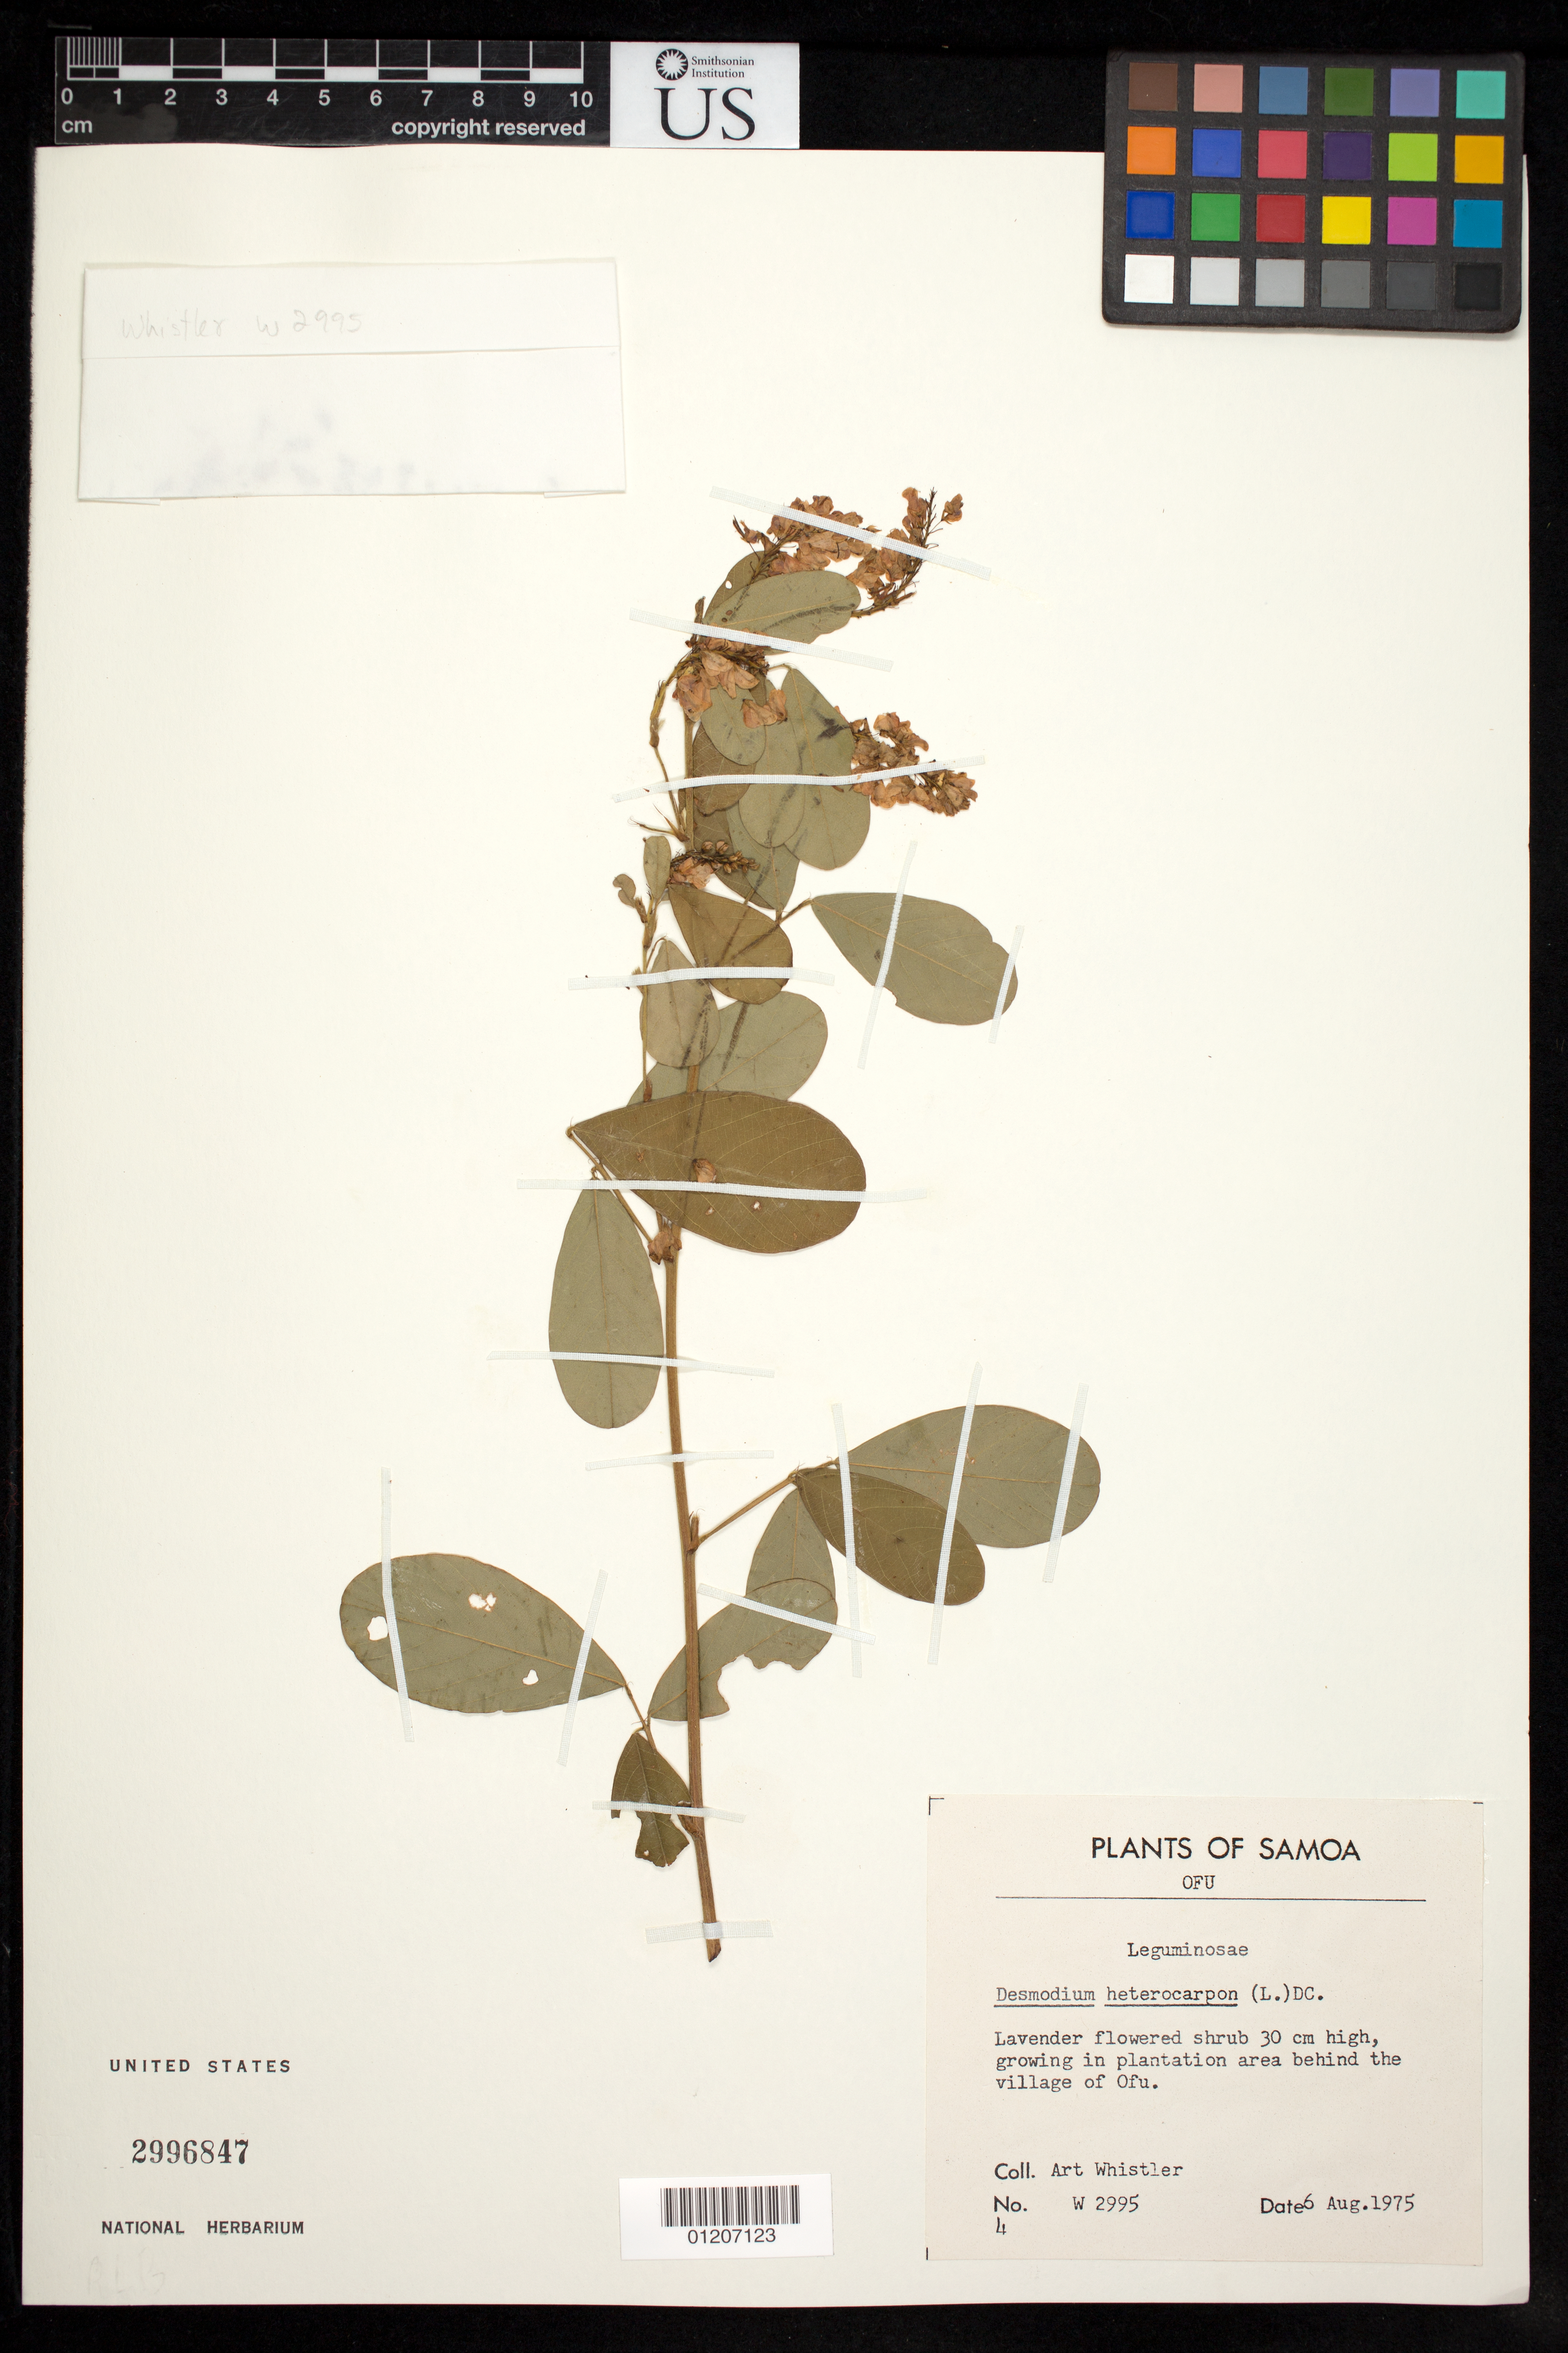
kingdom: Plantae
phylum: Tracheophyta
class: Magnoliopsida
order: Fabales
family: Fabaceae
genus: Grona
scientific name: Grona heterocarpos var. strigosa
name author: (Meeuwen) H. Ohashi & K. Ohashi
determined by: Strong, Mark T., (BOT), Smithsonian Institution - National Museum of Natural History (UNITED STATES)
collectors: A. Whistler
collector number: W 2995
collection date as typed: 06 Aug 1975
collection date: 1975-08-06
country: American Samoa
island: Ofu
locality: In plantation area behind the village of Ofu.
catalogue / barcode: US 2996847